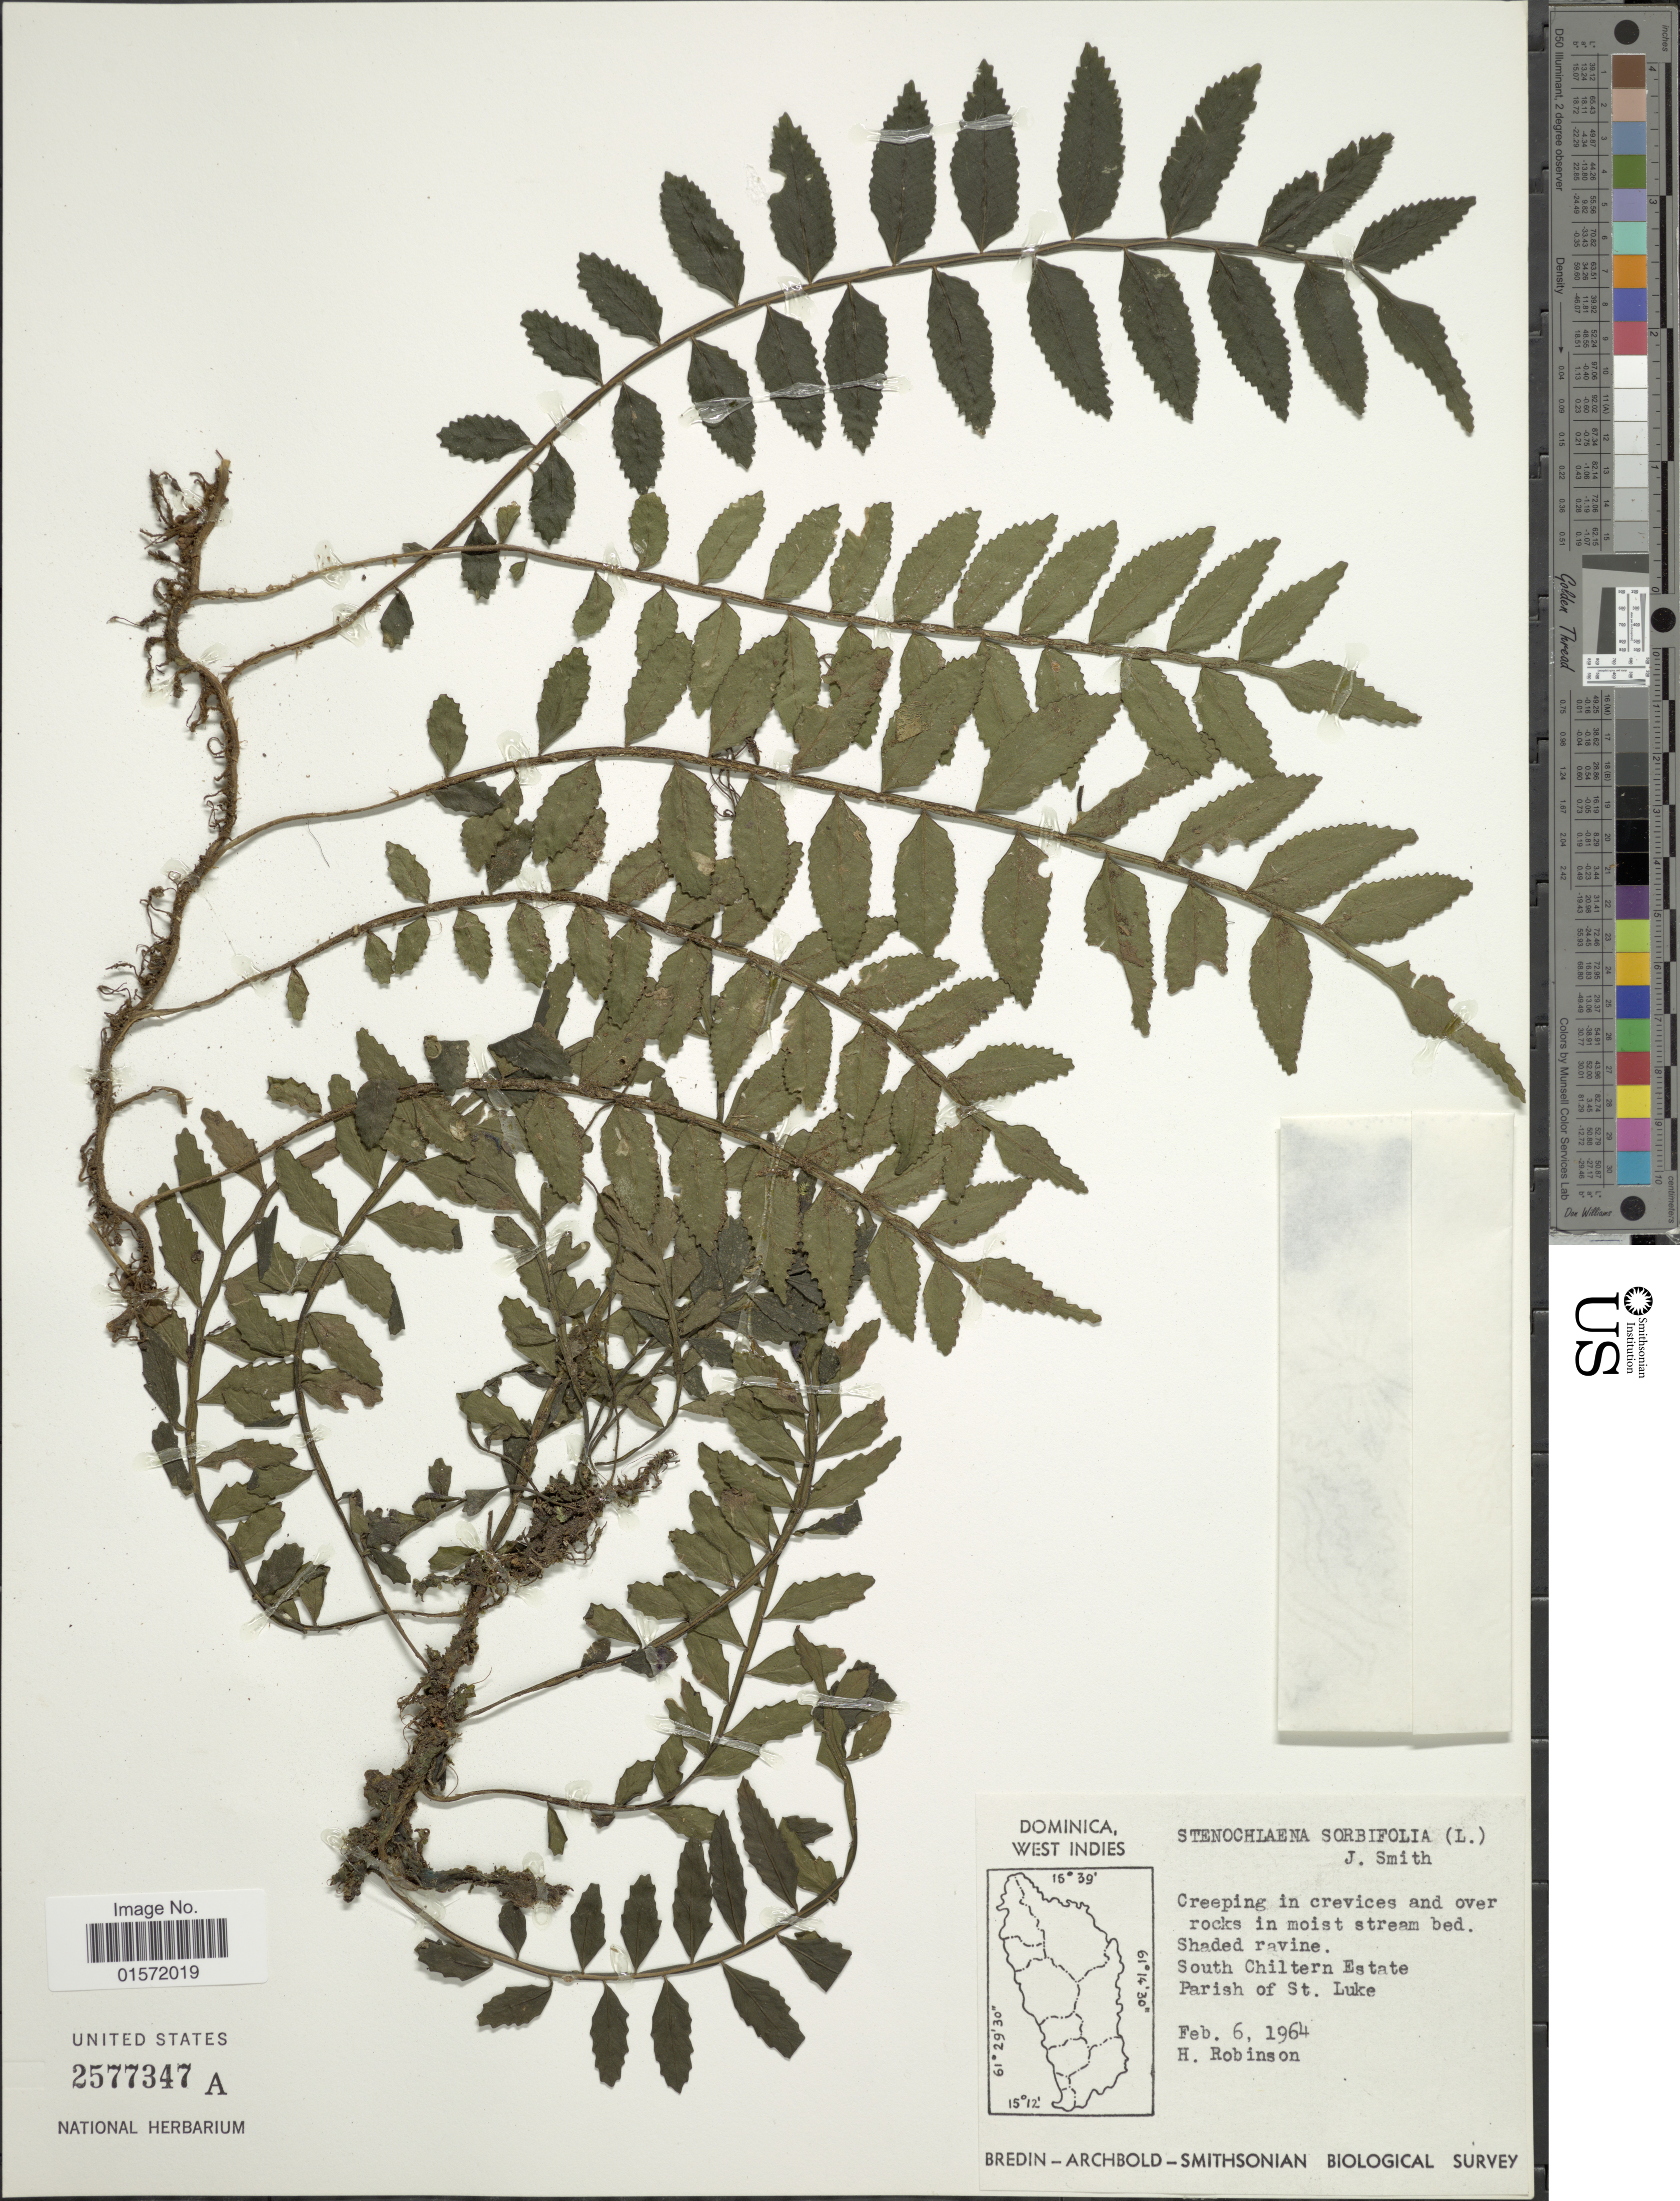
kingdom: Plantae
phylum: Tracheophyta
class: Polypodiopsida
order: Polypodiales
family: Lomariopsidaceae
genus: Lomariopsis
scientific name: Lomariopsis sorbifolia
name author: (L.) Fée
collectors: H. Robinson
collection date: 1964-02-06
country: Dominica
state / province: St. Luke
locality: West Indies, South Chiltern Estate Parish of St. Luke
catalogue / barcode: US 2577347A